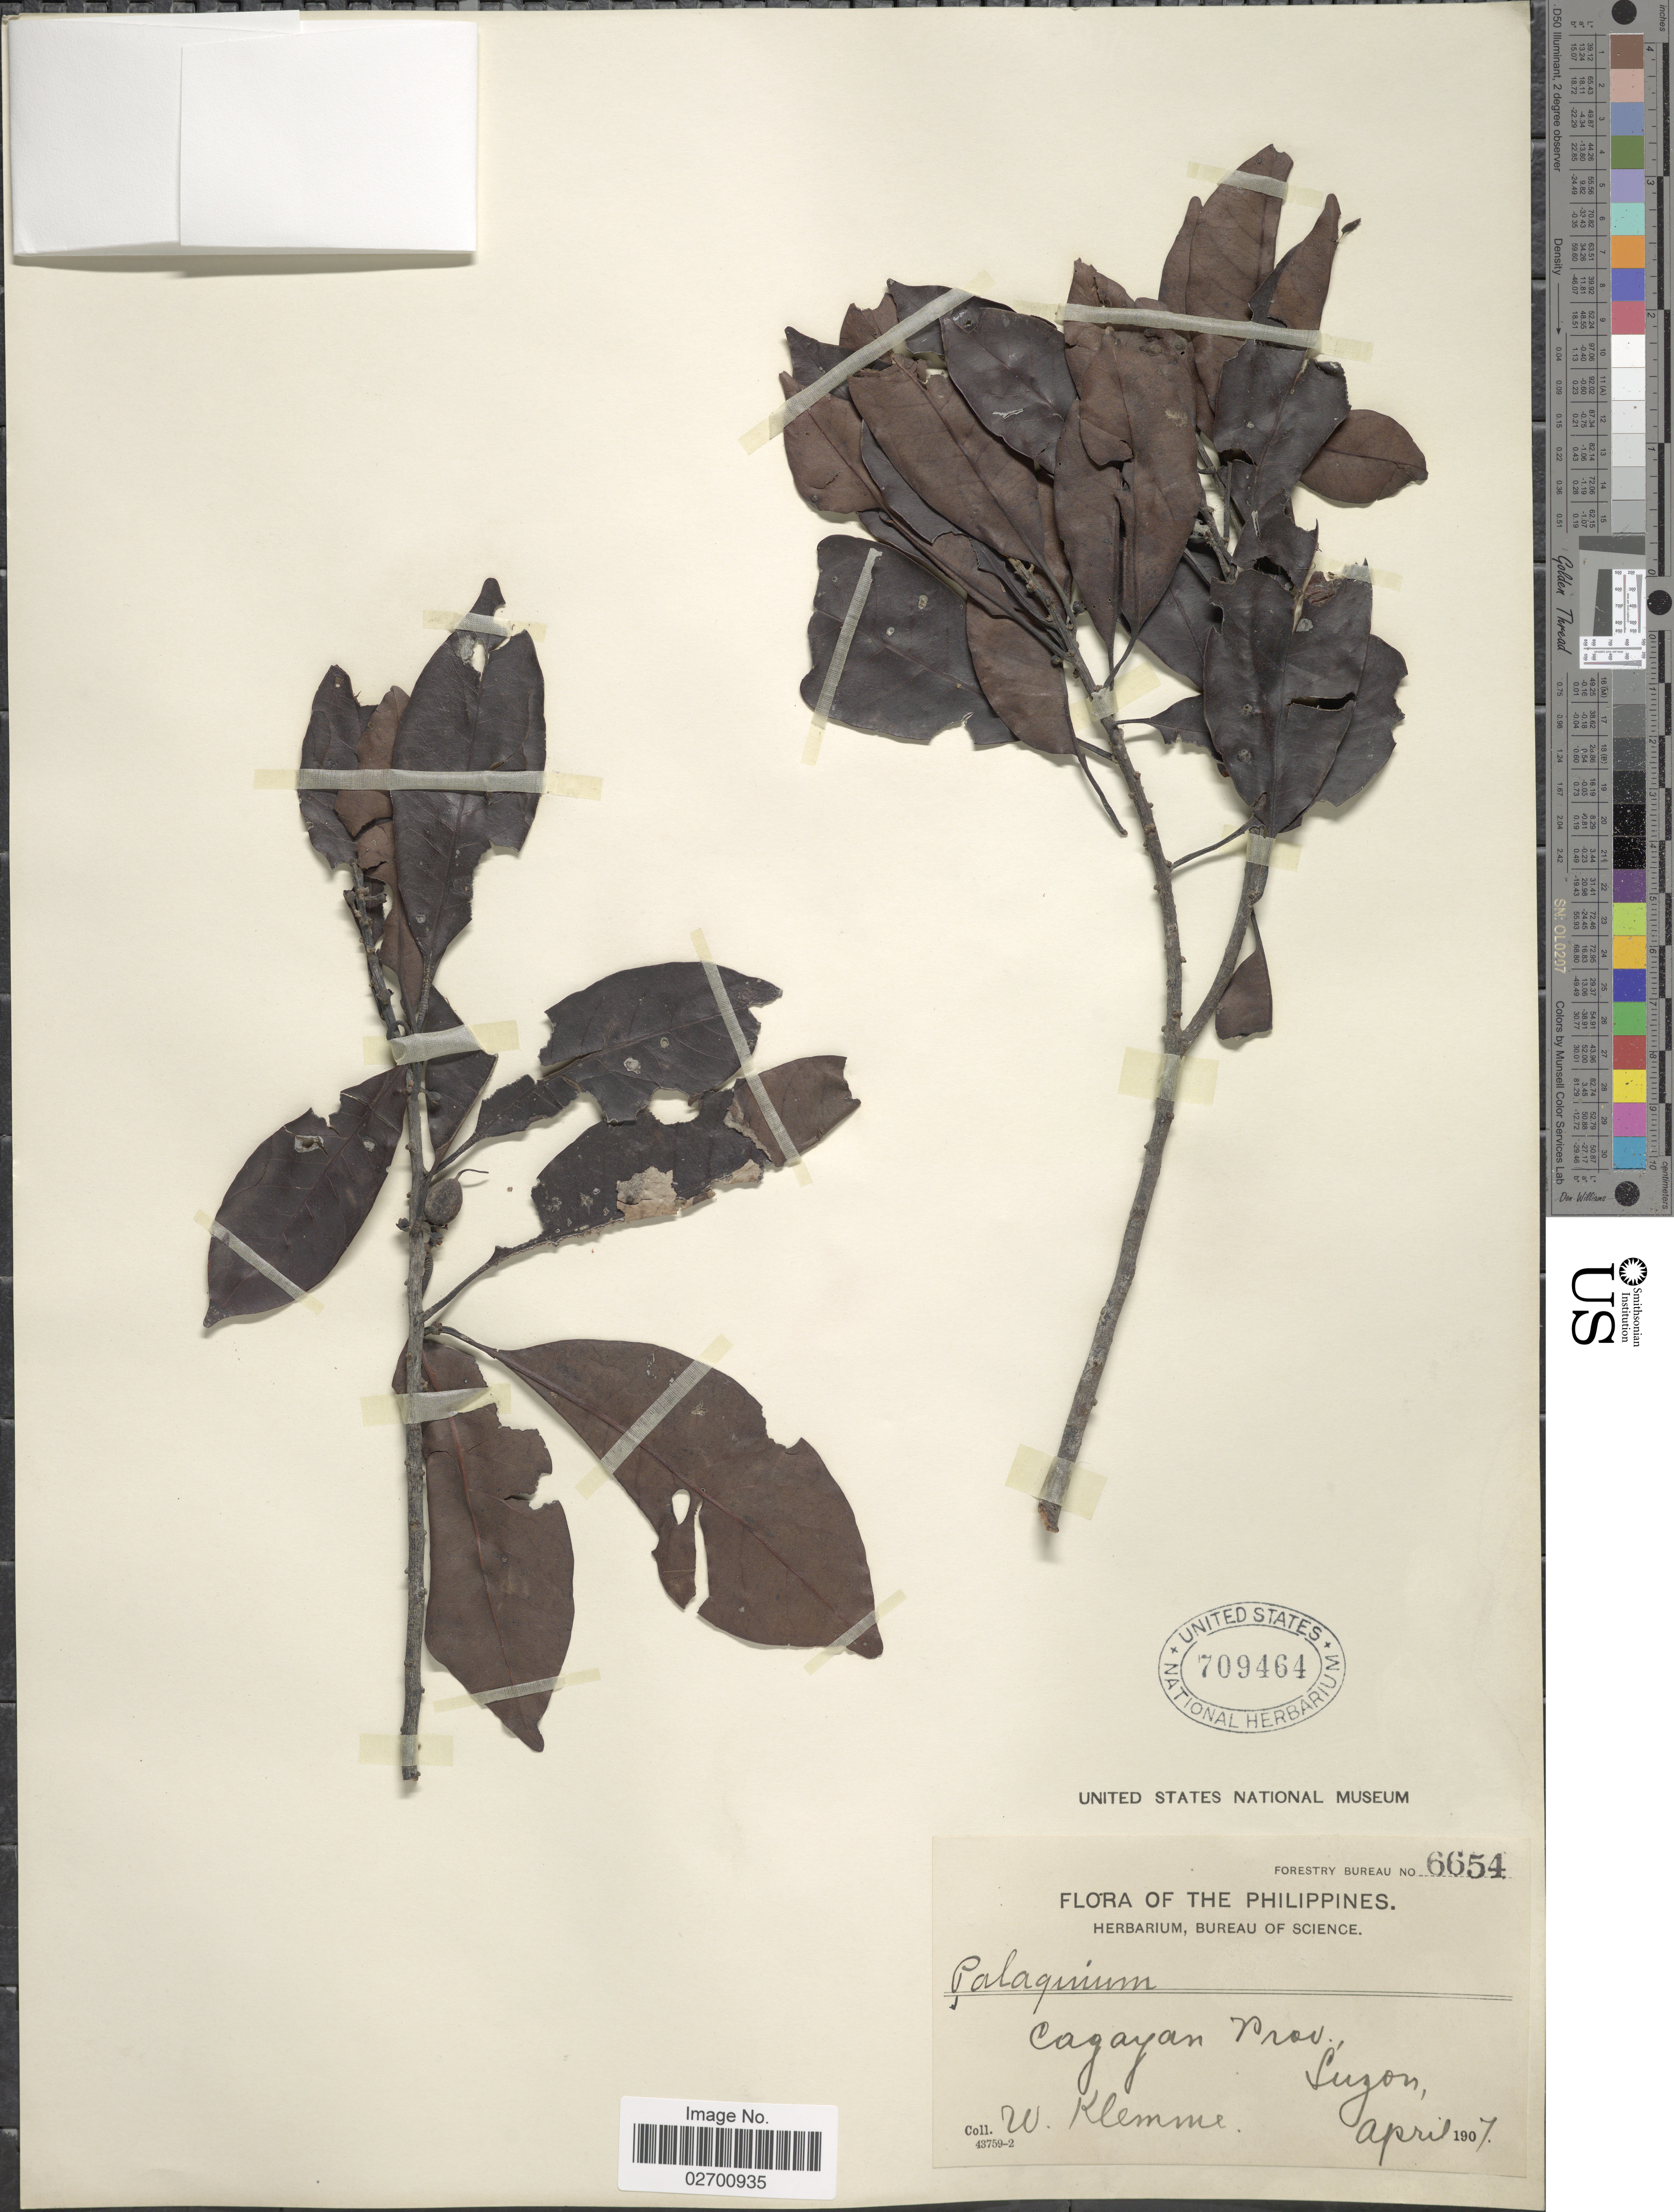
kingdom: Plantae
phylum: Tracheophyta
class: Magnoliopsida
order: Ericales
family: Sapotaceae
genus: Palaquium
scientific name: Palaquium merrillii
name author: Dubard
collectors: W. Klemme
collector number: Forestry Bureau 6654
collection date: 1907-04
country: Philippines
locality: Cagayan Prov., Luzon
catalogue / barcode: US 709464